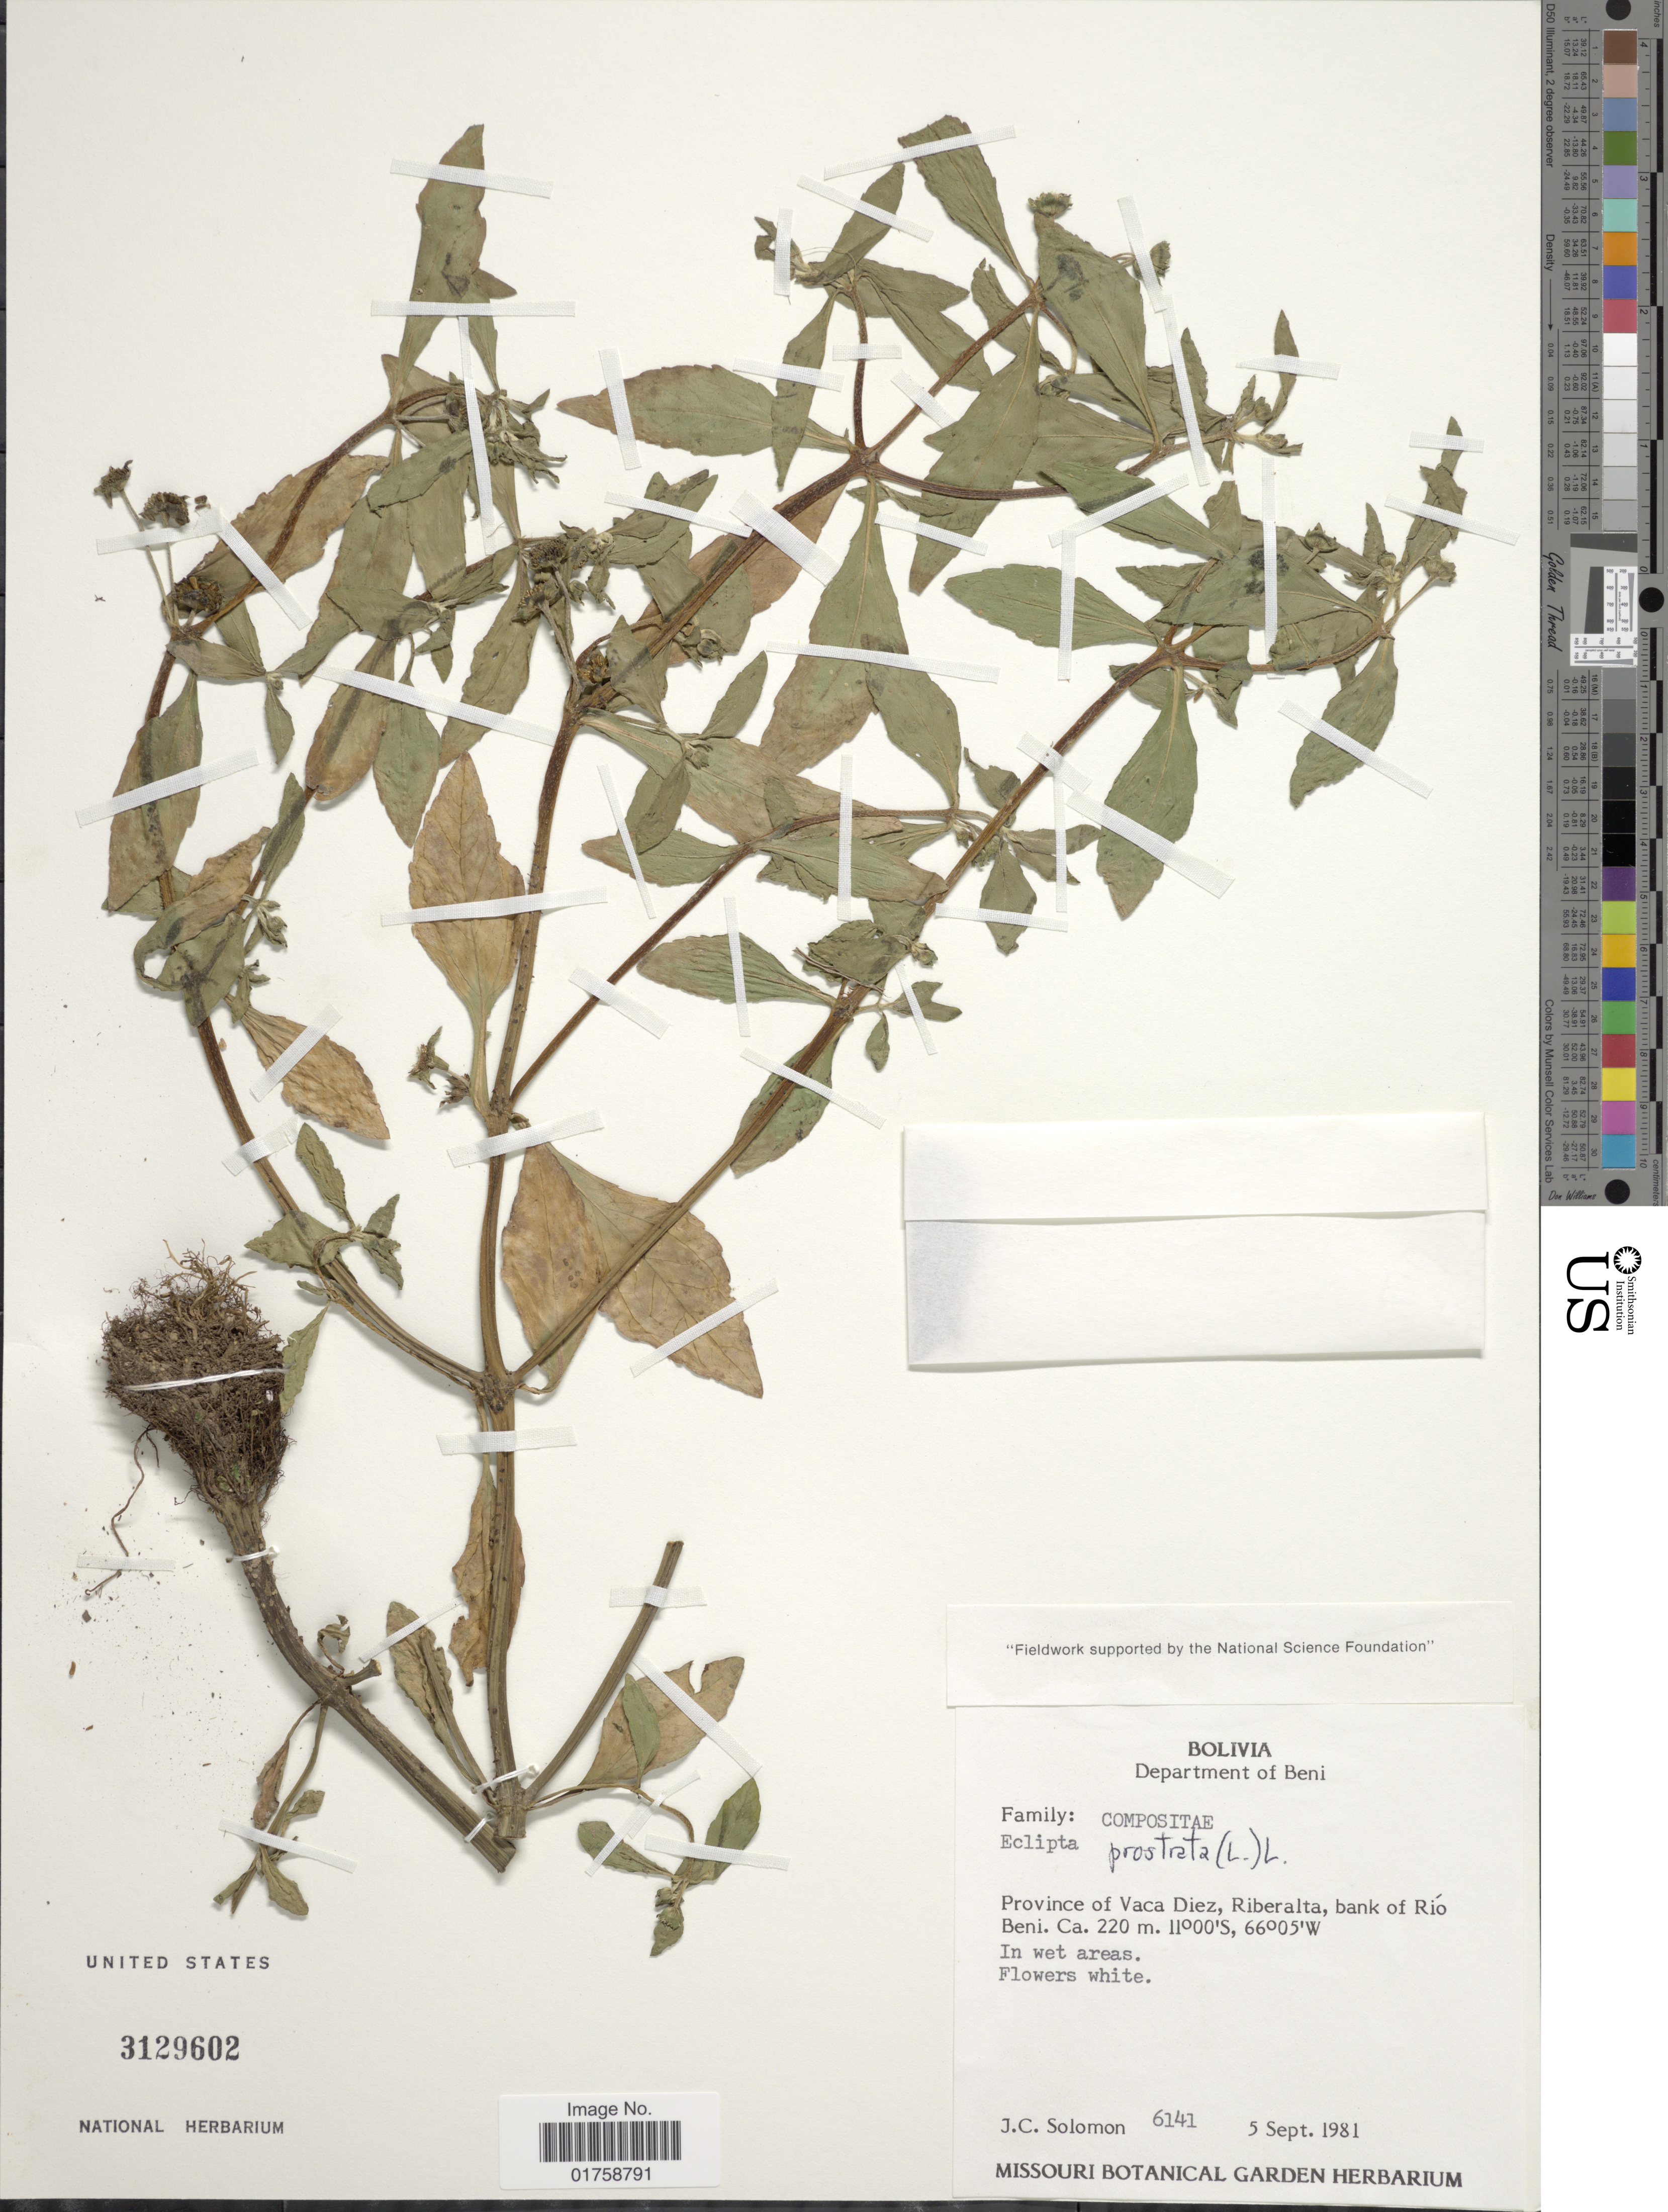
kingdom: Plantae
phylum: Tracheophyta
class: Magnoliopsida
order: Asterales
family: Asteraceae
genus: Eclipta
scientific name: Eclipta alba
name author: (L.) Hassk.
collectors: J. C. Solomon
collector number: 6141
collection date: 1981-09-05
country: Bolivia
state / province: Beni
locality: Bolivia. Department of Beni. Province of Vaca Diez, Riberalta, bank of Rio Beni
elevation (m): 220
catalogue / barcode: US 3129602